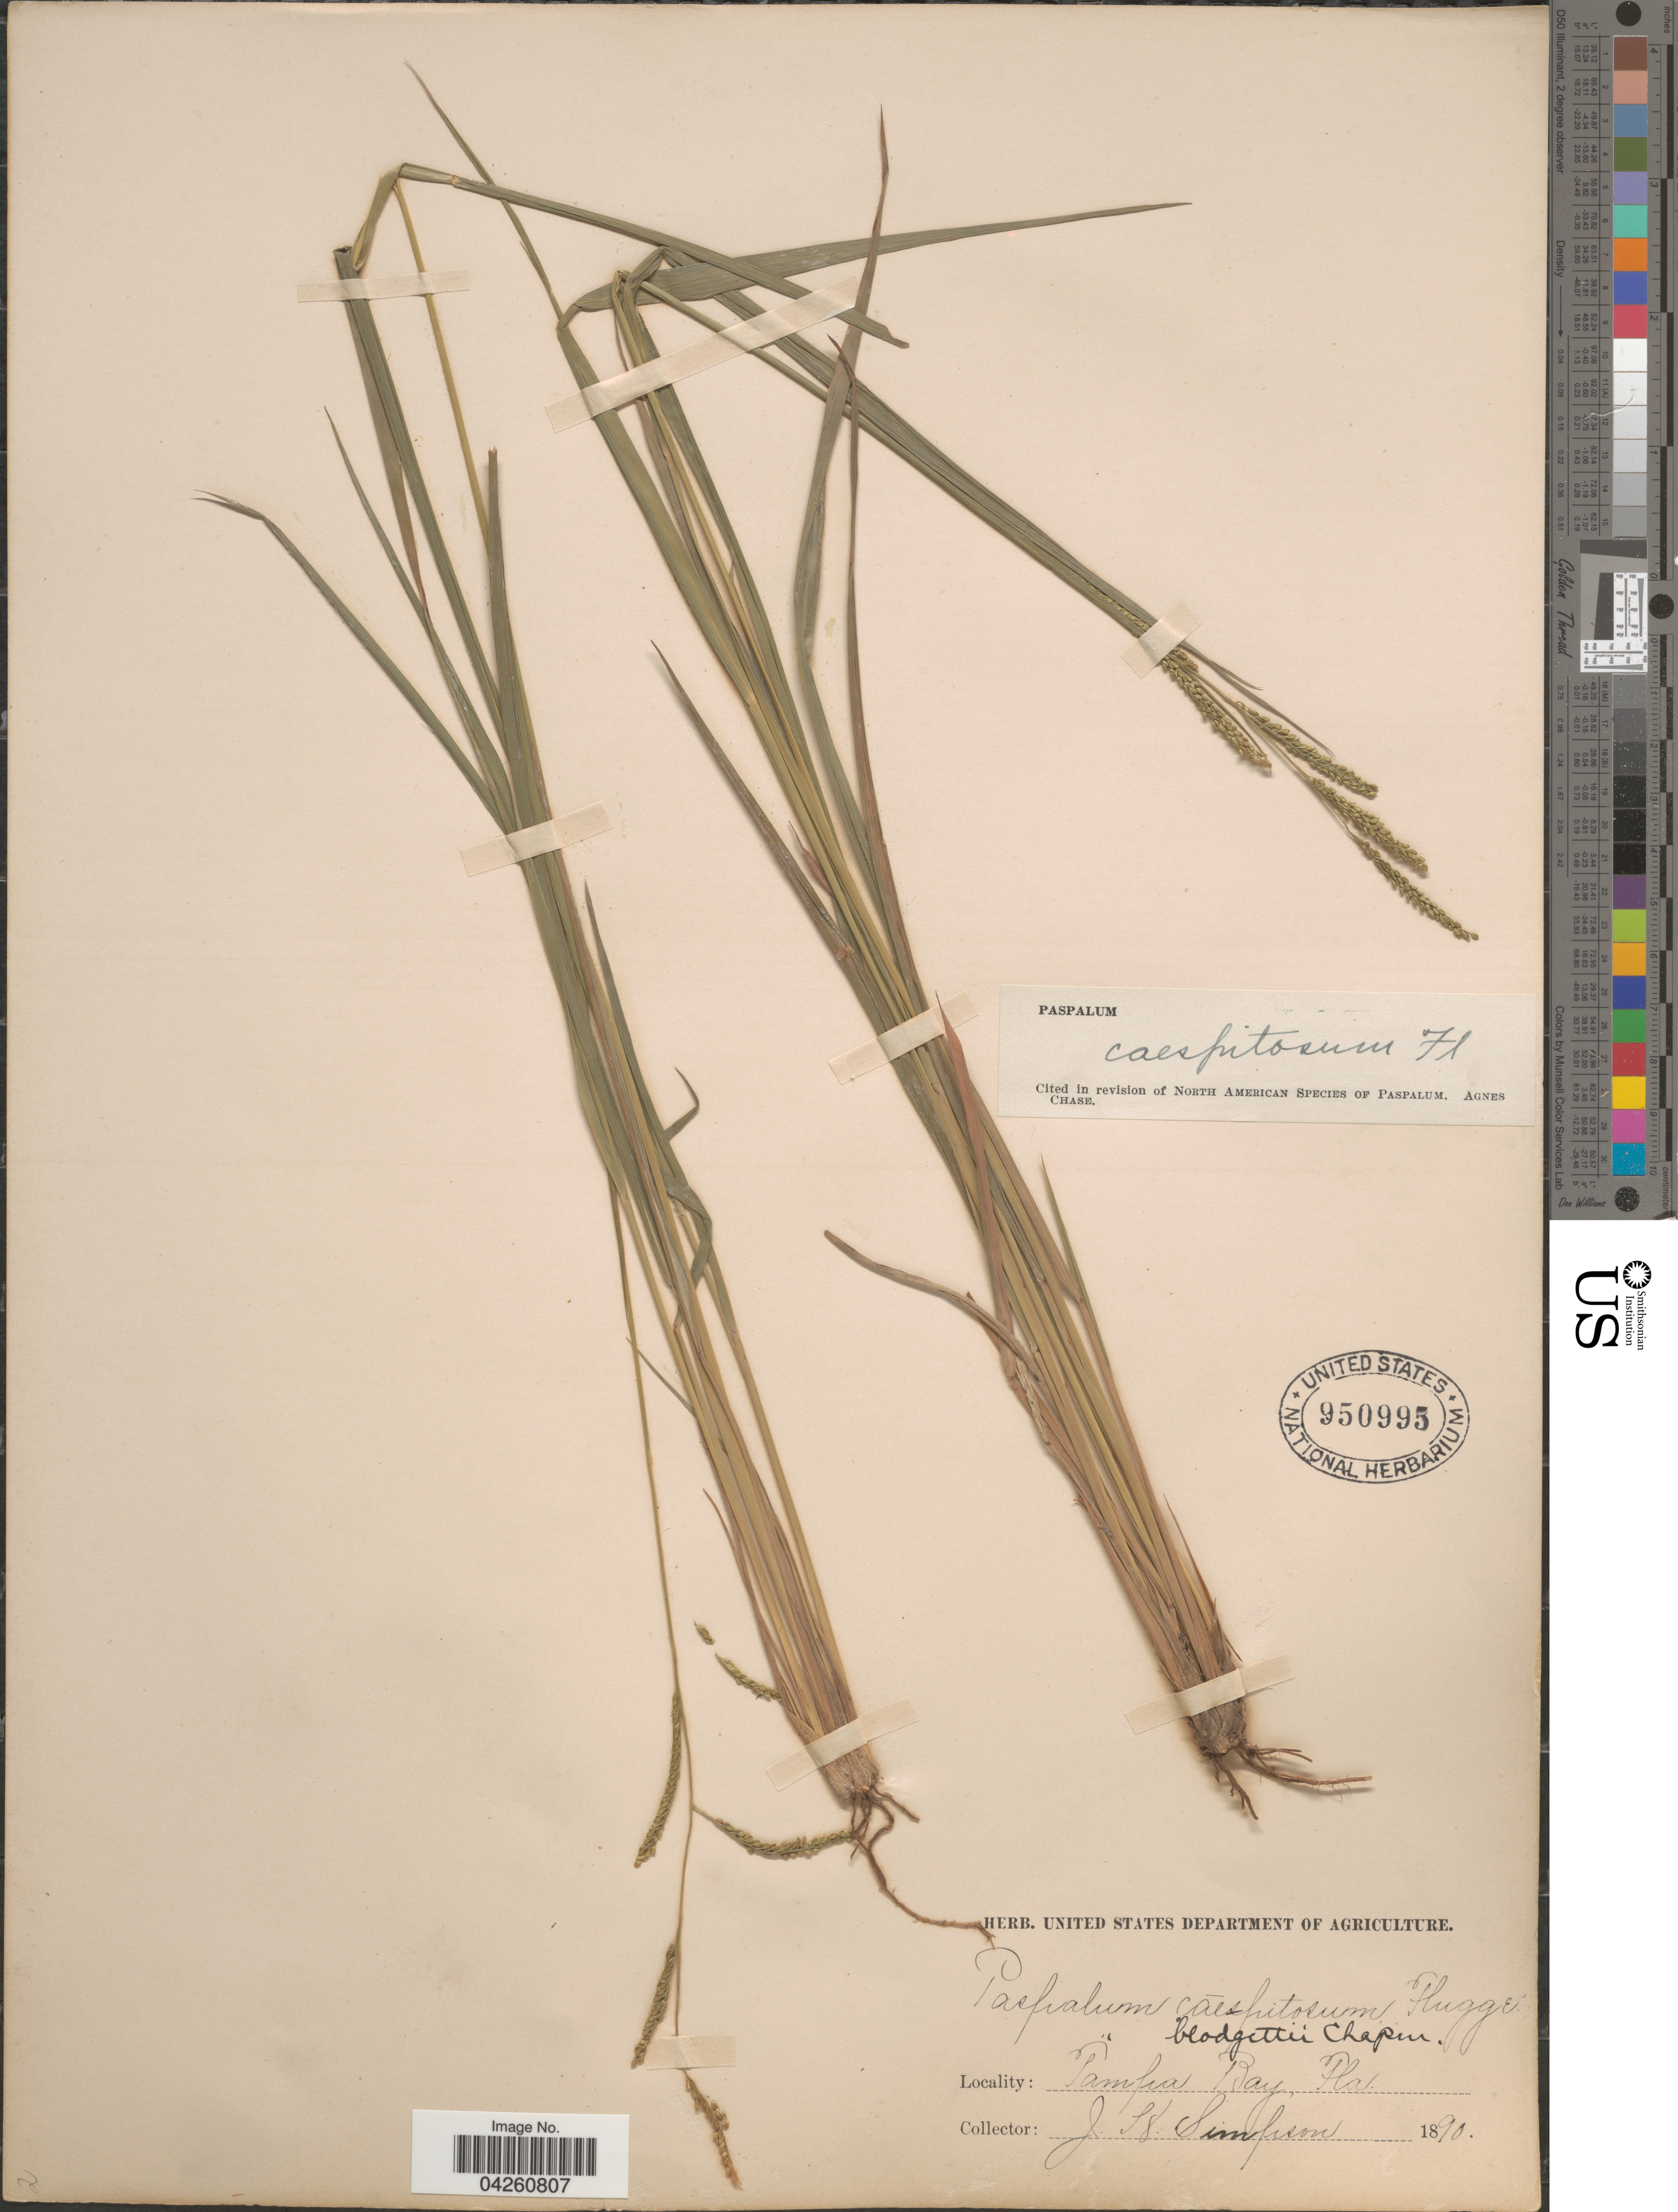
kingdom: Plantae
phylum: Tracheophyta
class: Liliopsida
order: Poales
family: Poaceae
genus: Paspalum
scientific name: Paspalum caespitosum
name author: Flüggé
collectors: J. H. Simpson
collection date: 1890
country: United States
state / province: Florida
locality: Tampa Bay.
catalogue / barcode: US 950995